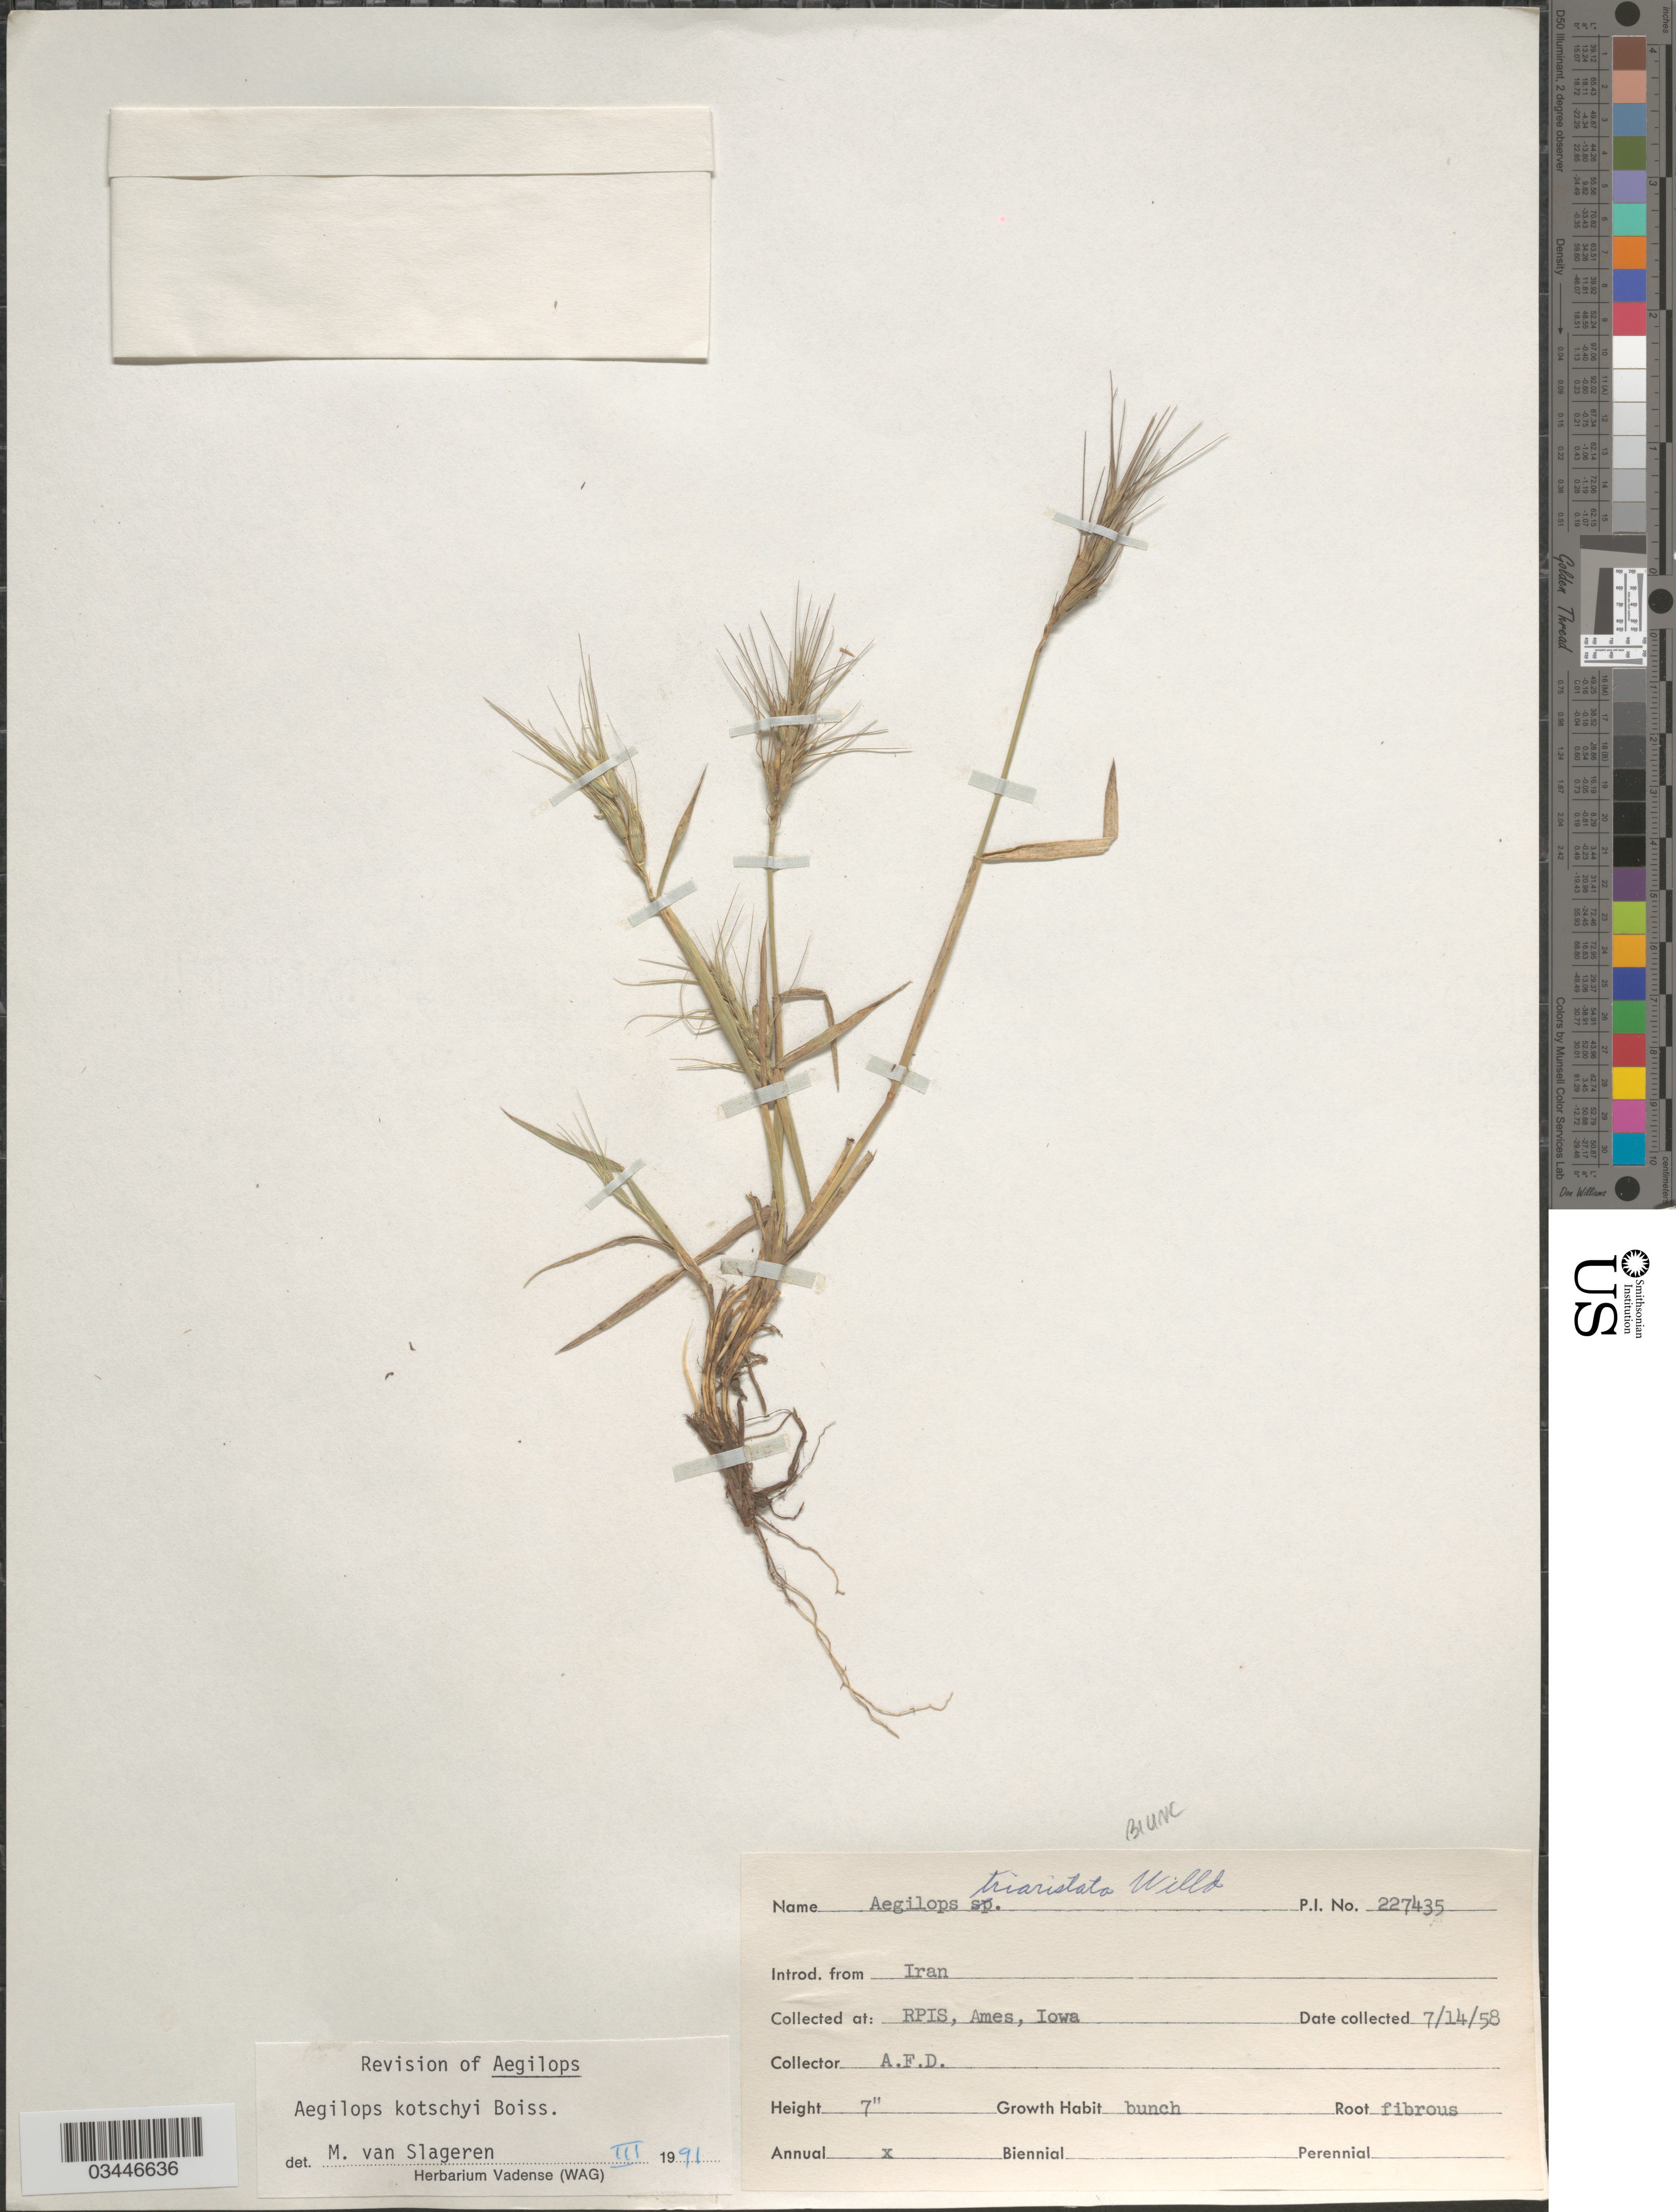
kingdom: Plantae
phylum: Tracheophyta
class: Liliopsida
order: Poales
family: Poaceae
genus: Aegilops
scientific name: Aegilops kotschyi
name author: Boiss.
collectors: A. D.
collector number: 227435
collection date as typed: Transcribed d/m/y: 14/7/58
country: United States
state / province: Iowa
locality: RPIS, Ames.